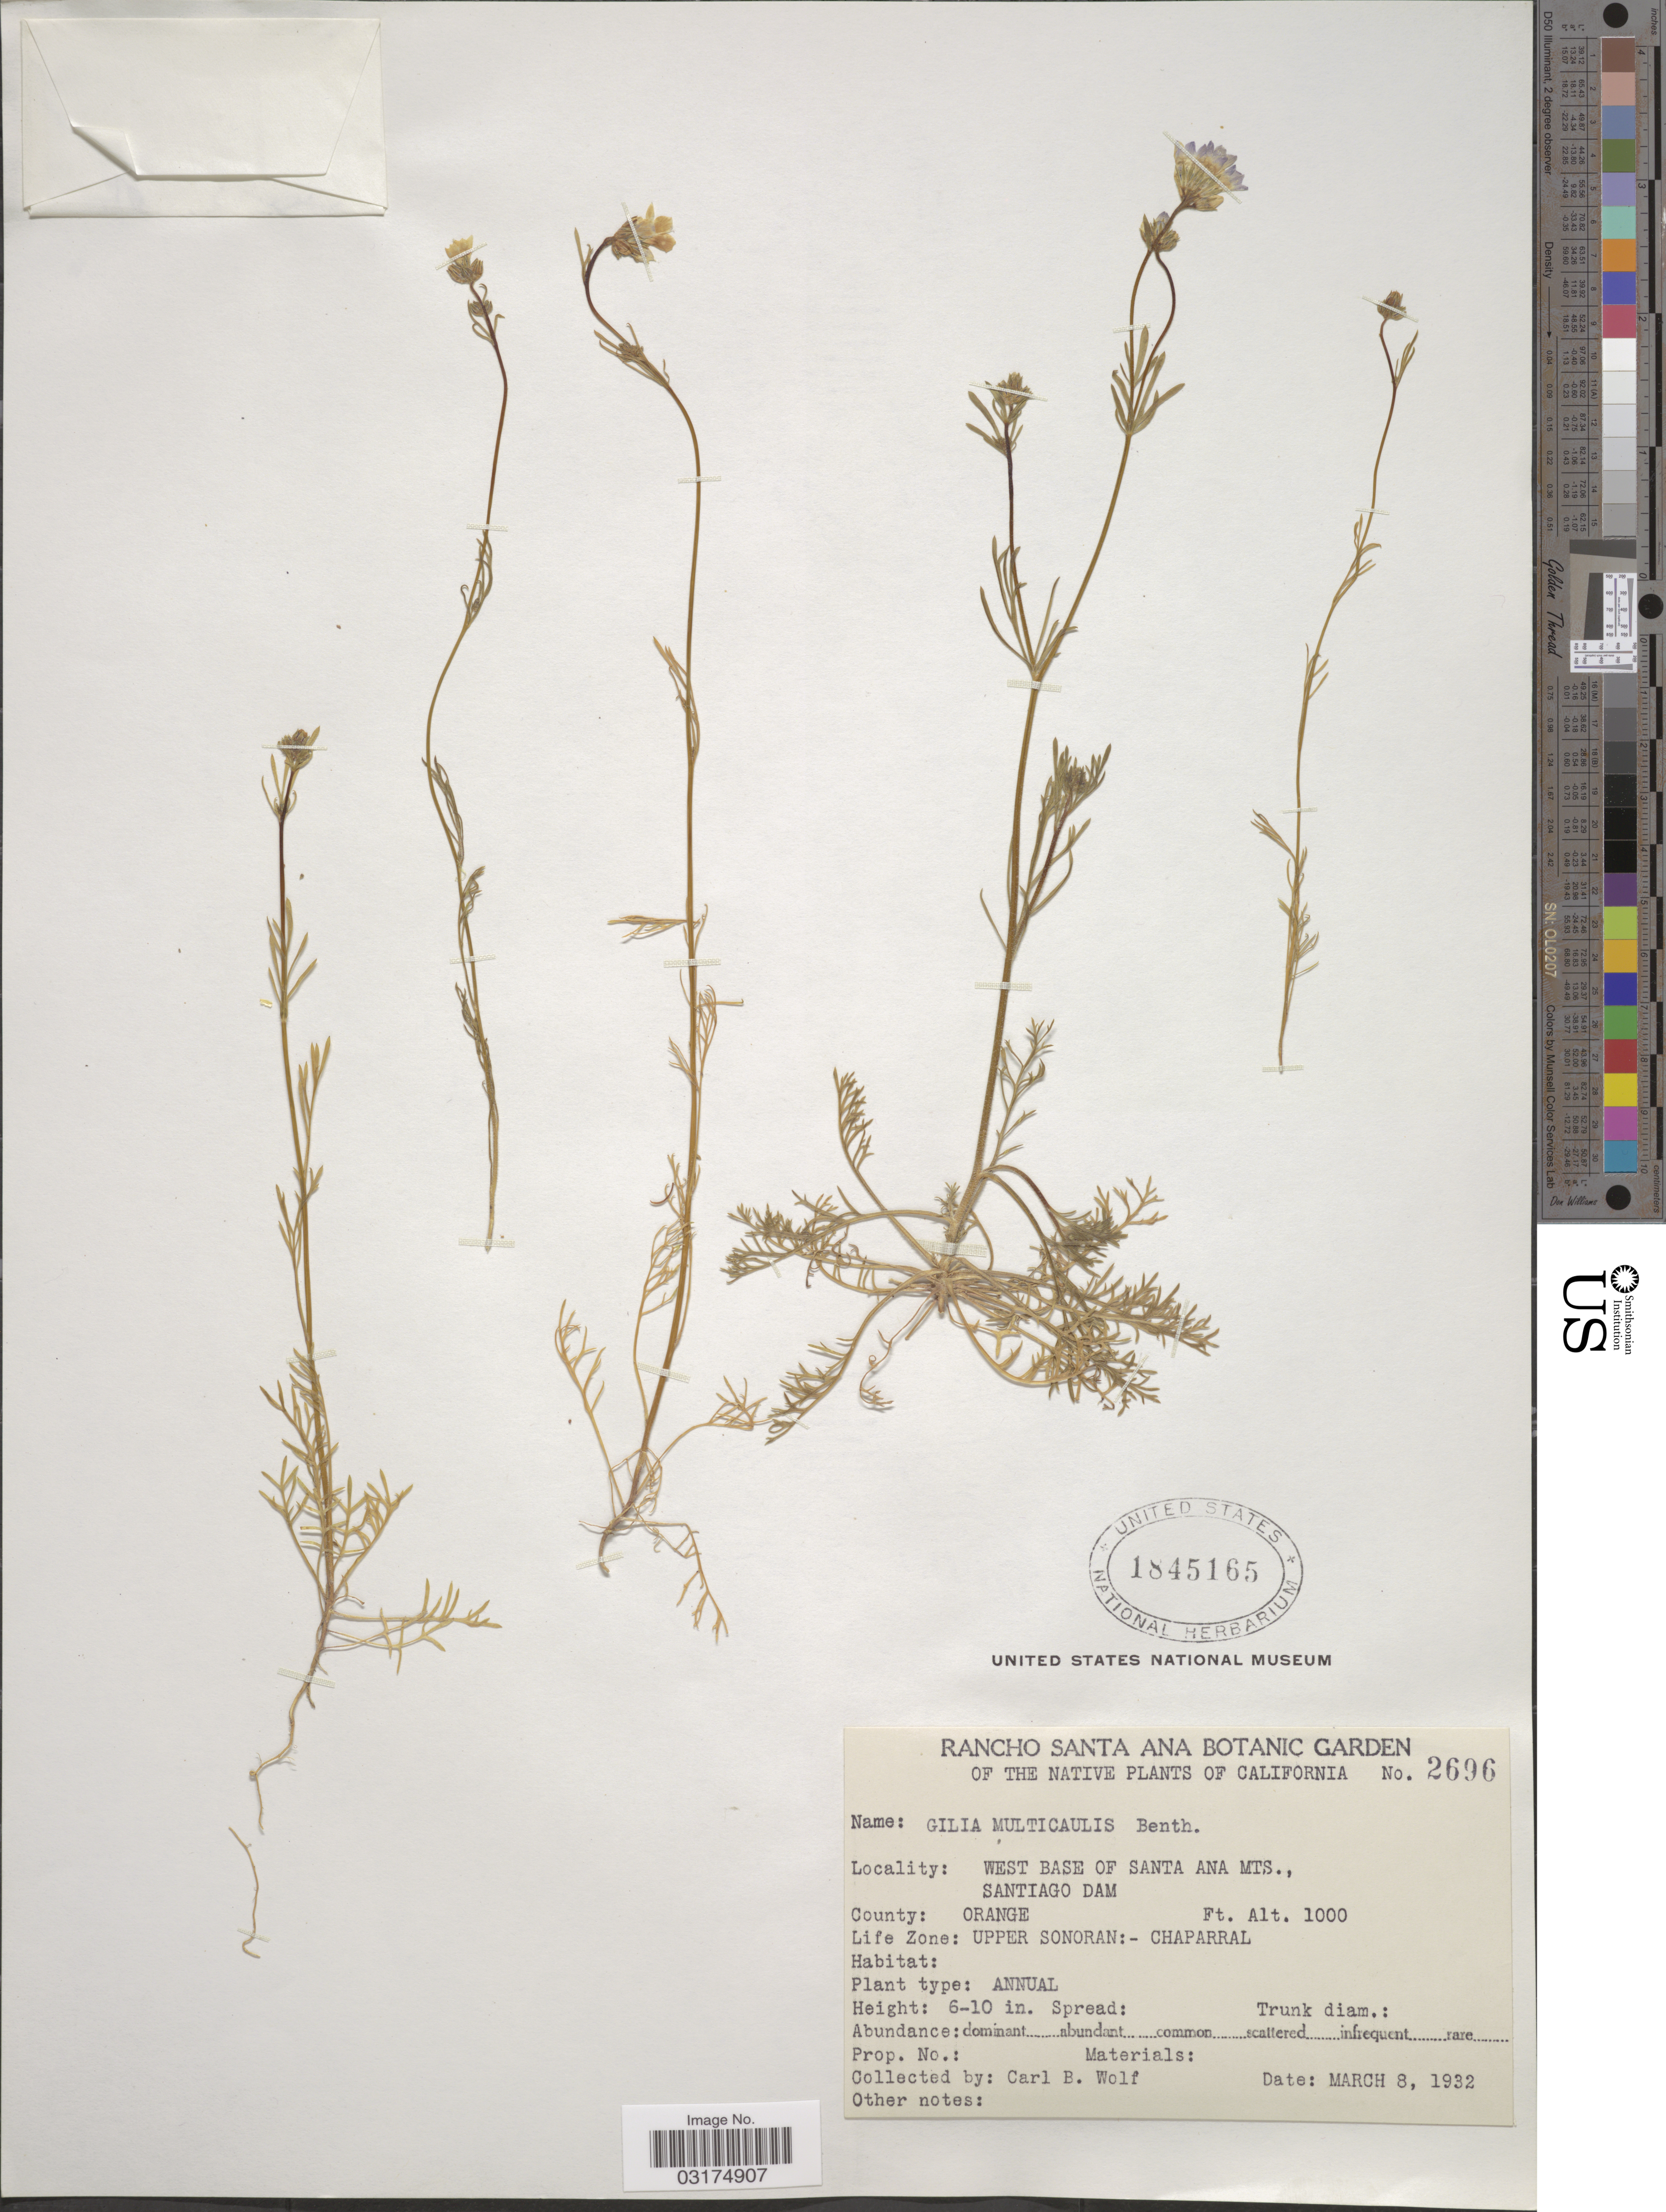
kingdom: Plantae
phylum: Tracheophyta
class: Magnoliopsida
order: Ericales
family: Polemoniaceae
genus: Gilia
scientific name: Gilia angelensis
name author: V.E. Grant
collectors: C. B. Wolf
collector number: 2696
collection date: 1932-03-08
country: United States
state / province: California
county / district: Orange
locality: Rancho Santa Ana Botanic Garden. West Base of Santa Ana Mts., Santiago Dam. County: Orange. Life Zone: Upper Sonoran: - Chaparral.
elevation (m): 305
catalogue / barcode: US 1845165